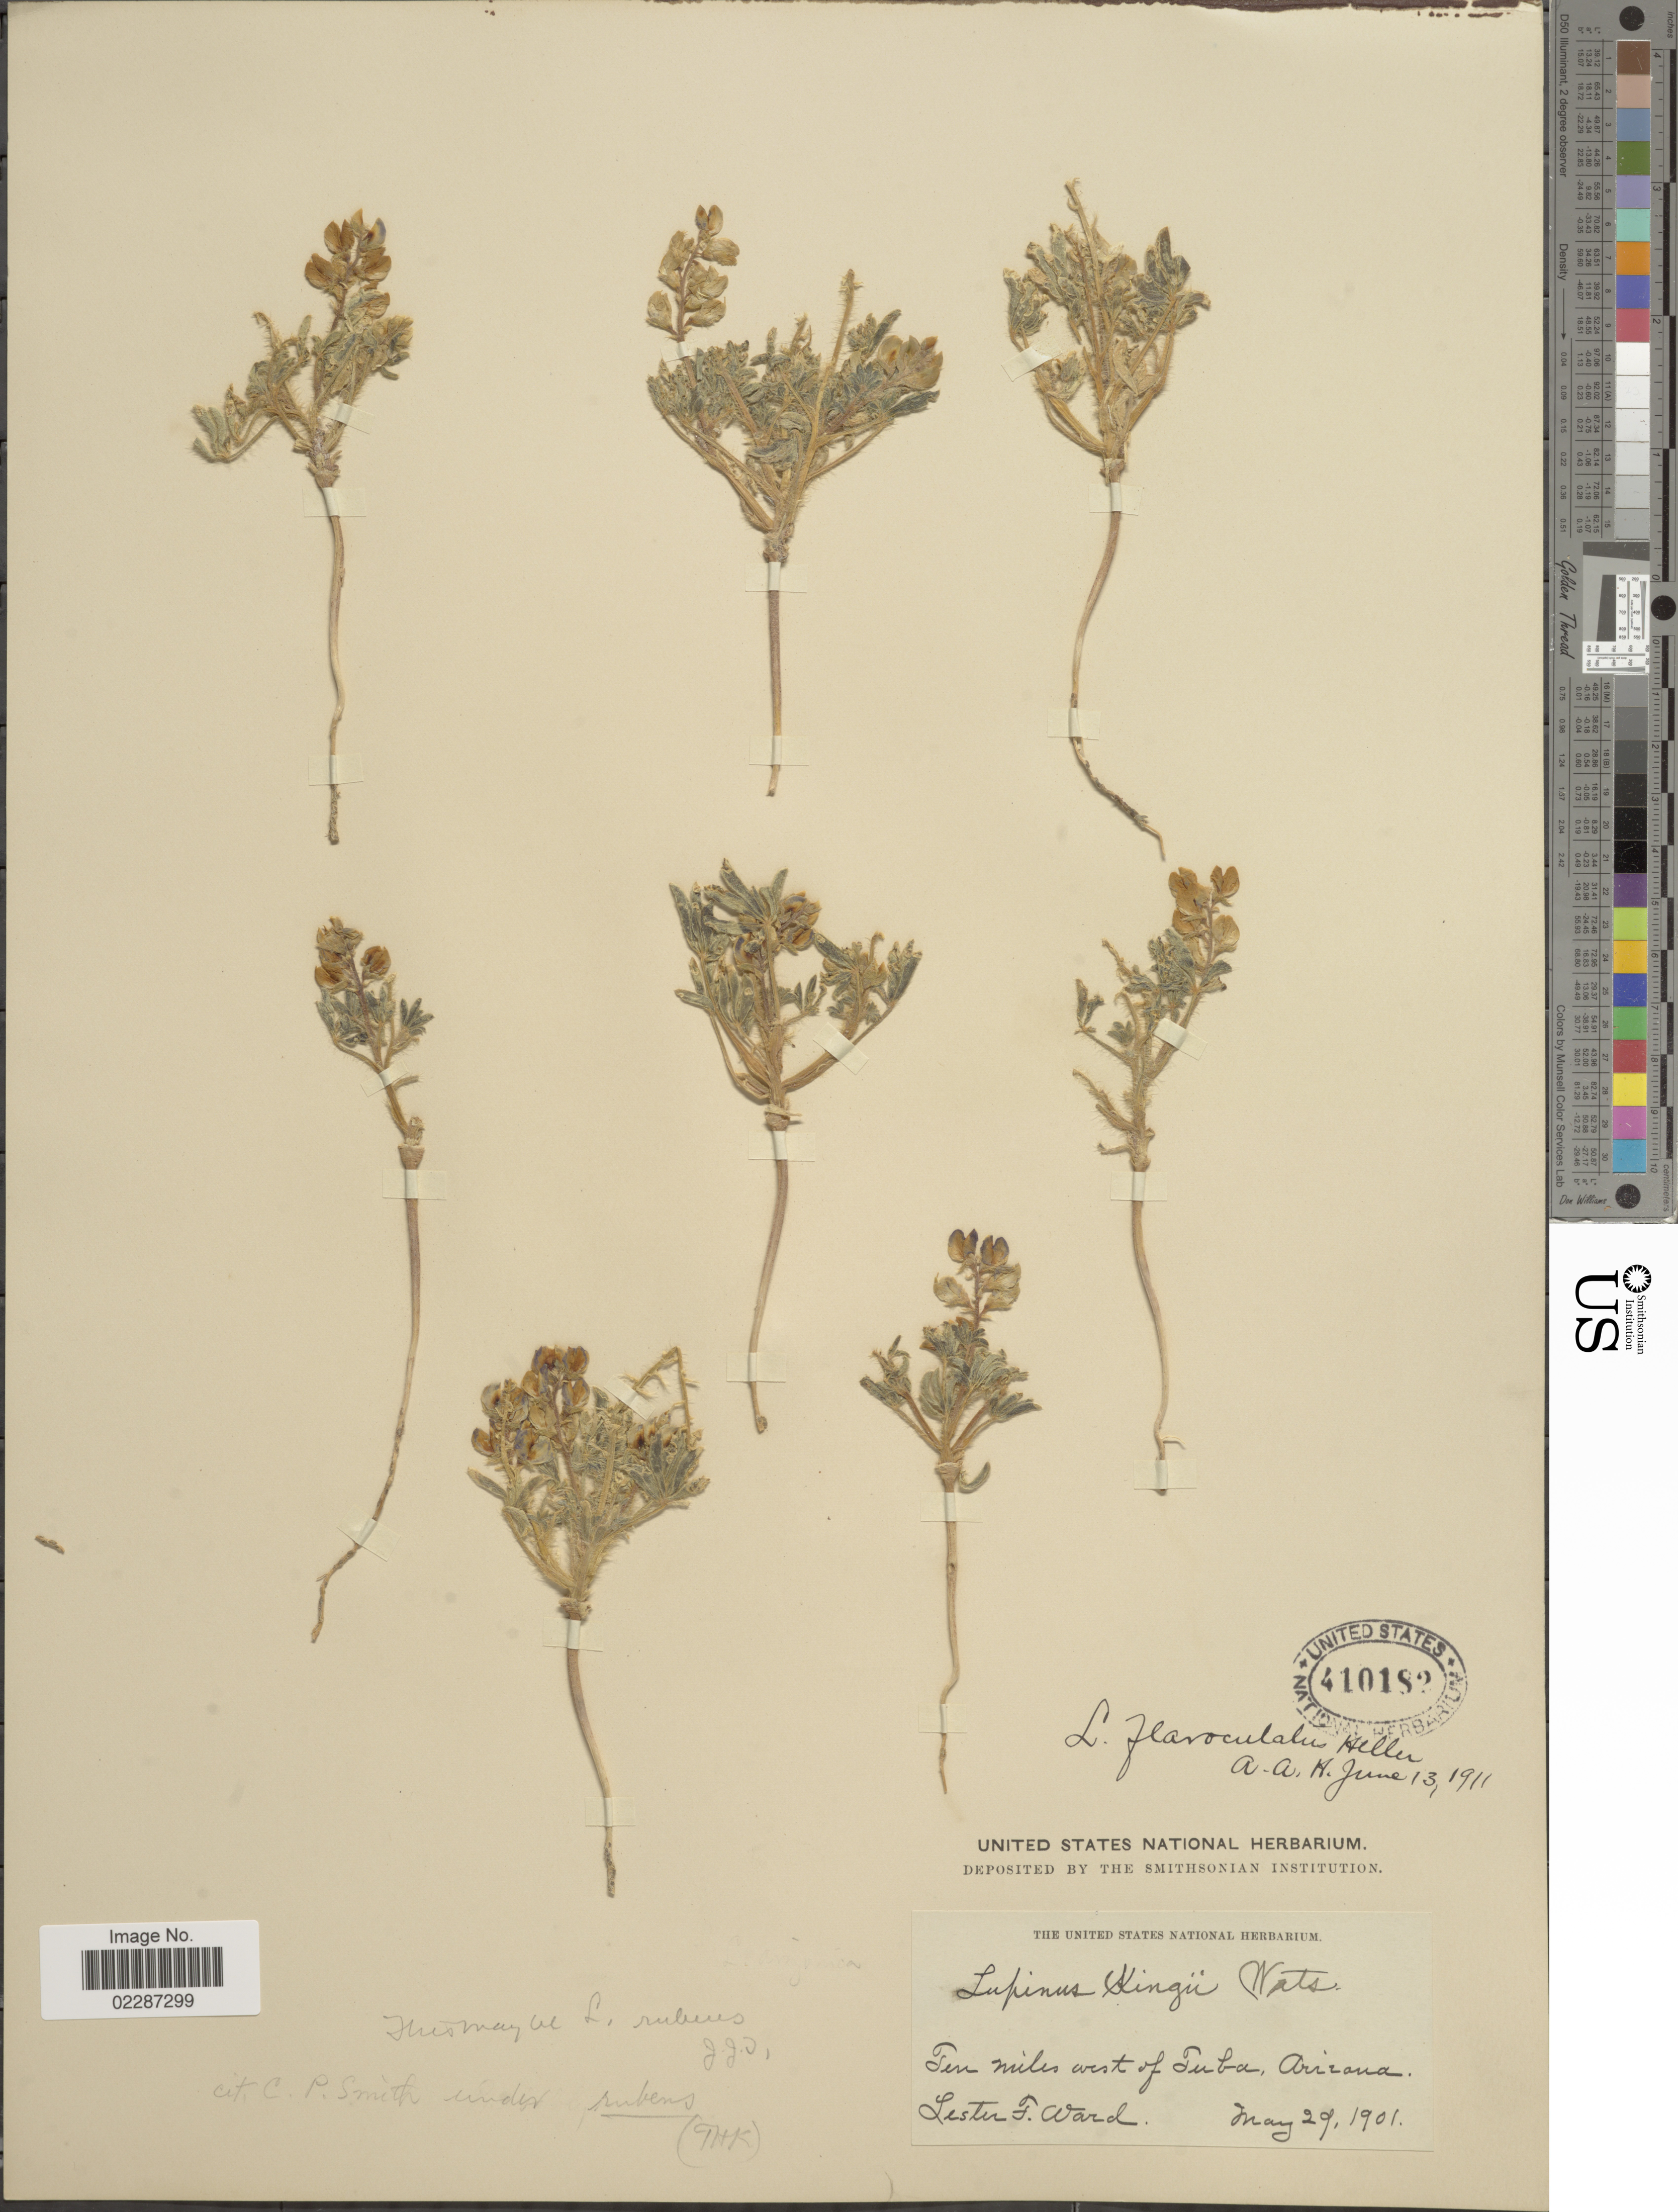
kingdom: Plantae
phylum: Tracheophyta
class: Magnoliopsida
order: Fabales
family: Fabaceae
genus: Lupinus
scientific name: Lupinus pusillus subsp. rubens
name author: (Rydb.) D.B. Dunn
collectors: L. F. Ward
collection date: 1901-05-29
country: United States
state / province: Arizona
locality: Ten miles west of Tuba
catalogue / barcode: US 410182